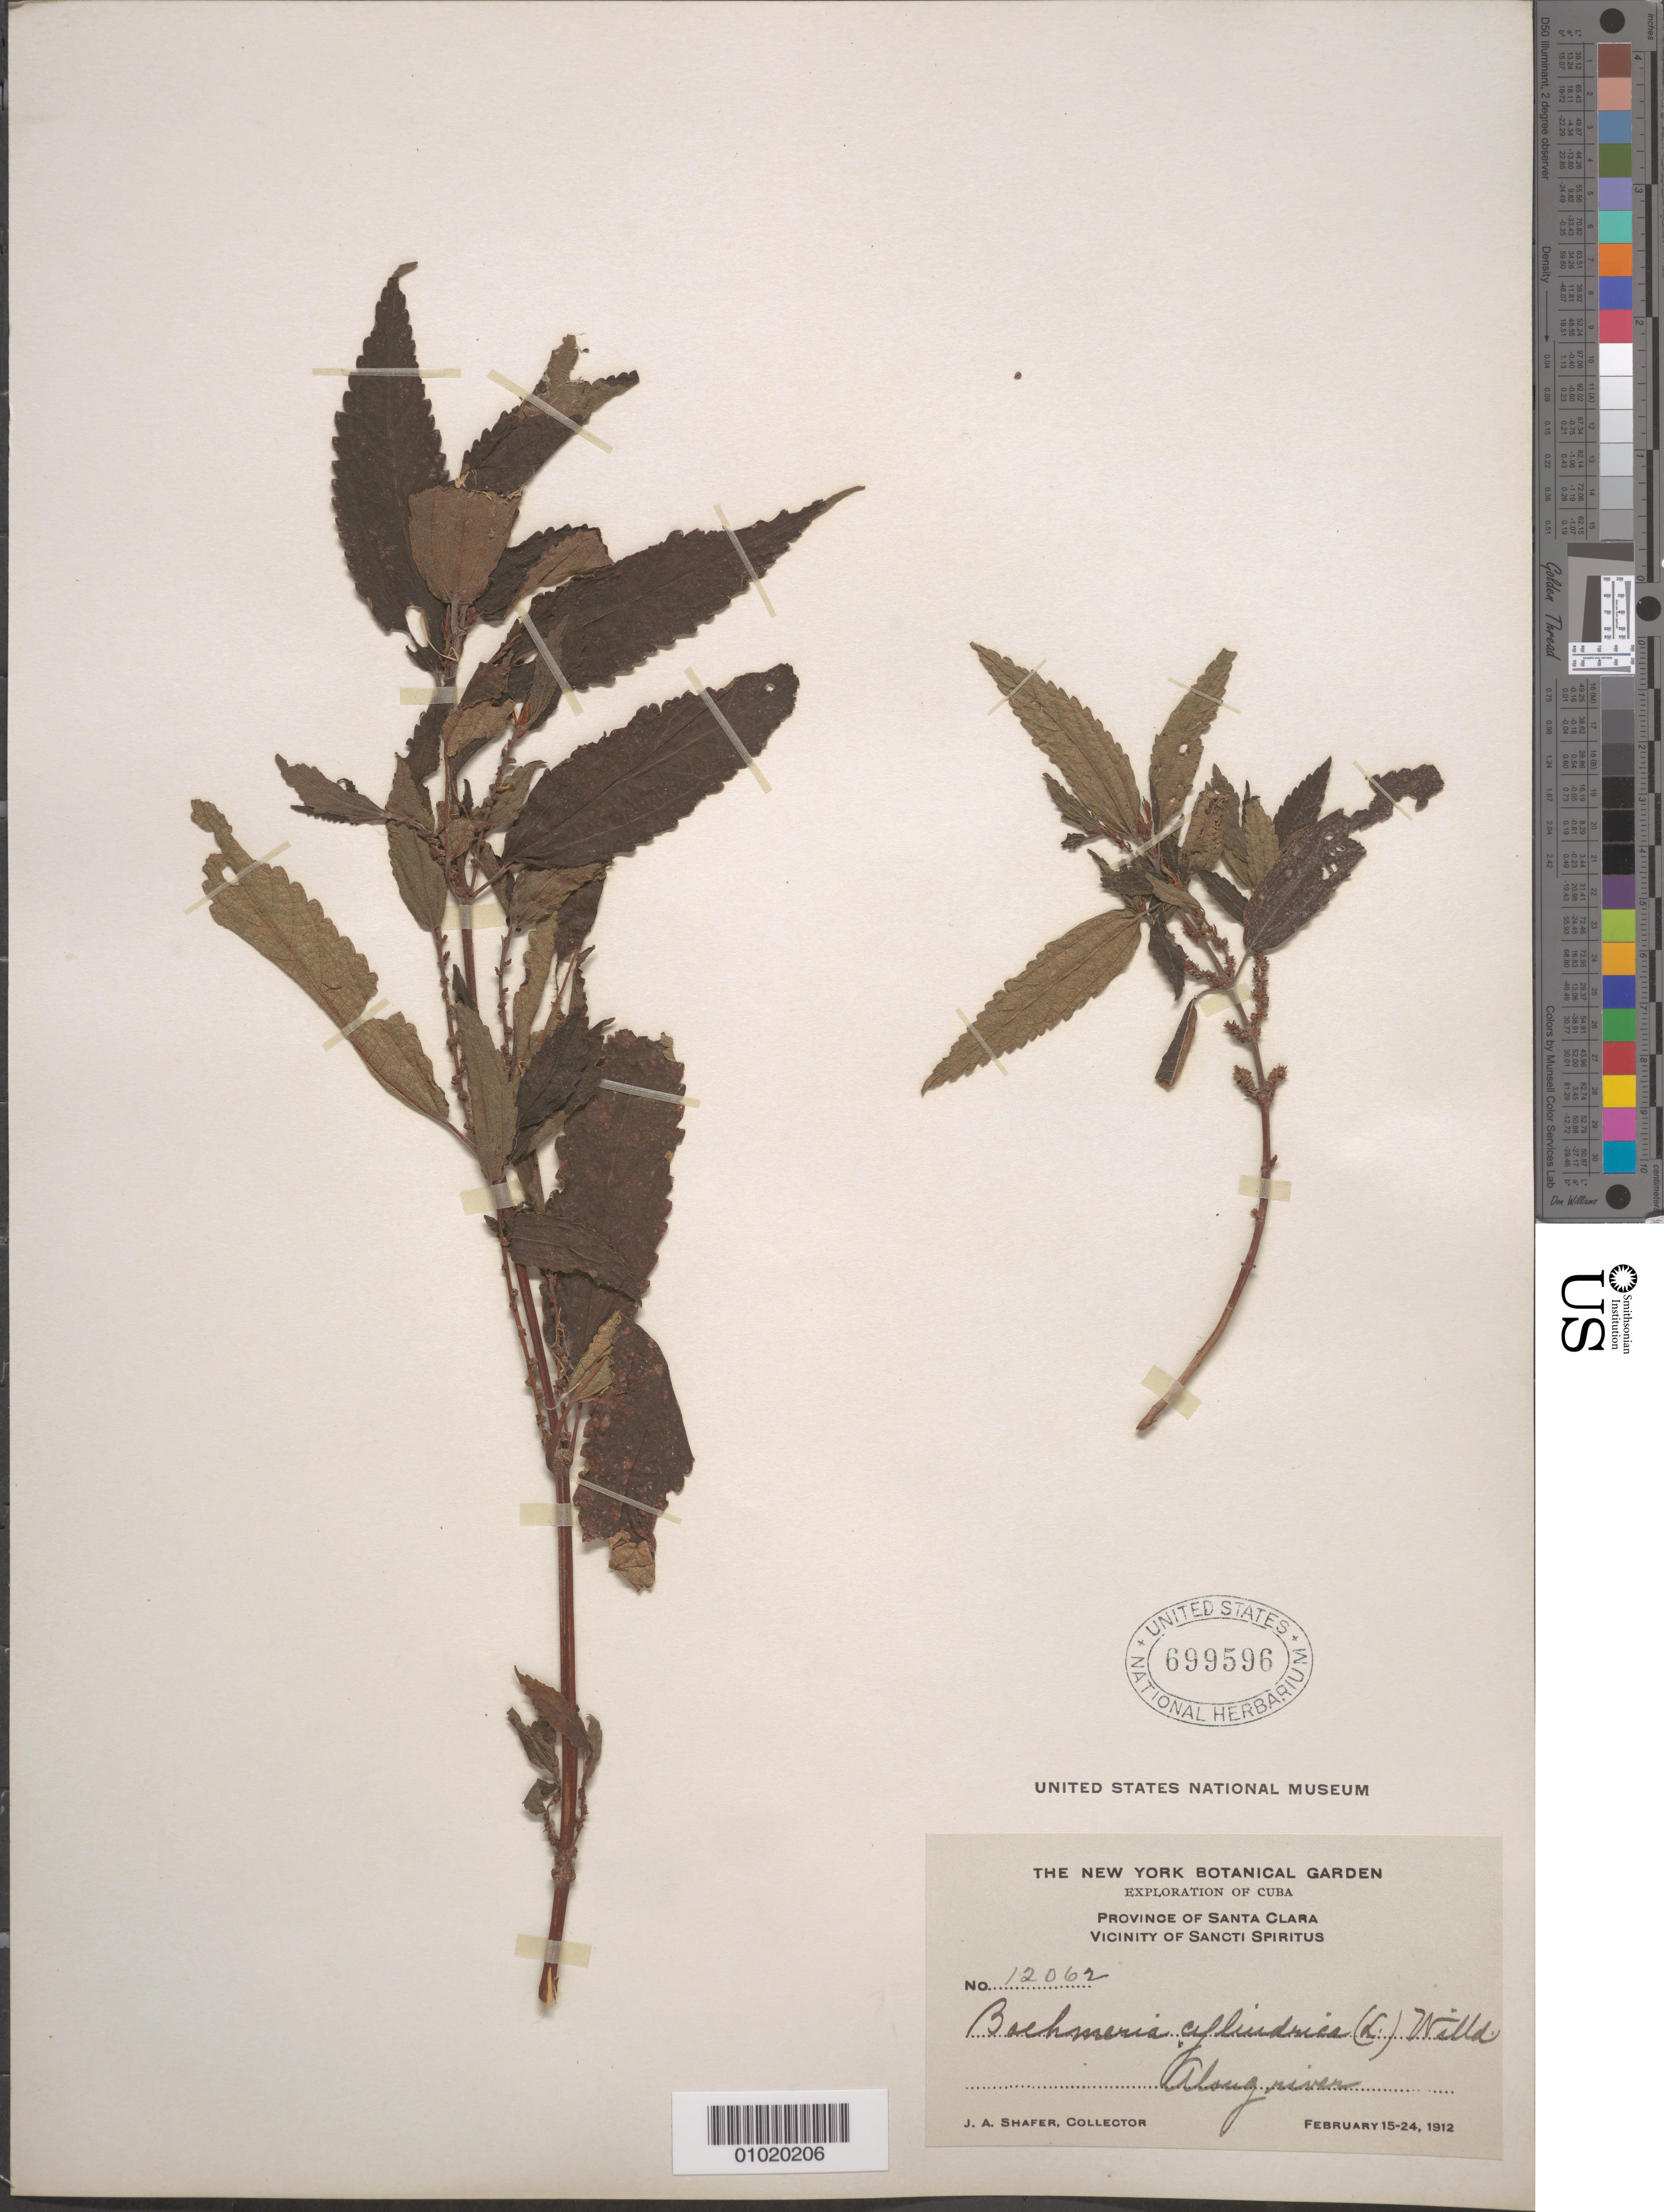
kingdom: Plantae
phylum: Tracheophyta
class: Magnoliopsida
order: Rosales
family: Urticaceae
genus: Boehmeria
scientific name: Boehmeria cylindrica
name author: (L.) Sw.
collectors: J. A. Shafer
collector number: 12062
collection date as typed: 15 Feb 1912 to 24 Feb 1912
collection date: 1912-02-15/1912-02-24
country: Cuba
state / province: Villa Clara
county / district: Santa Clara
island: Cuba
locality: Province of Santa Clara, vicinity of sancti Spiritus Along river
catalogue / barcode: US 699596